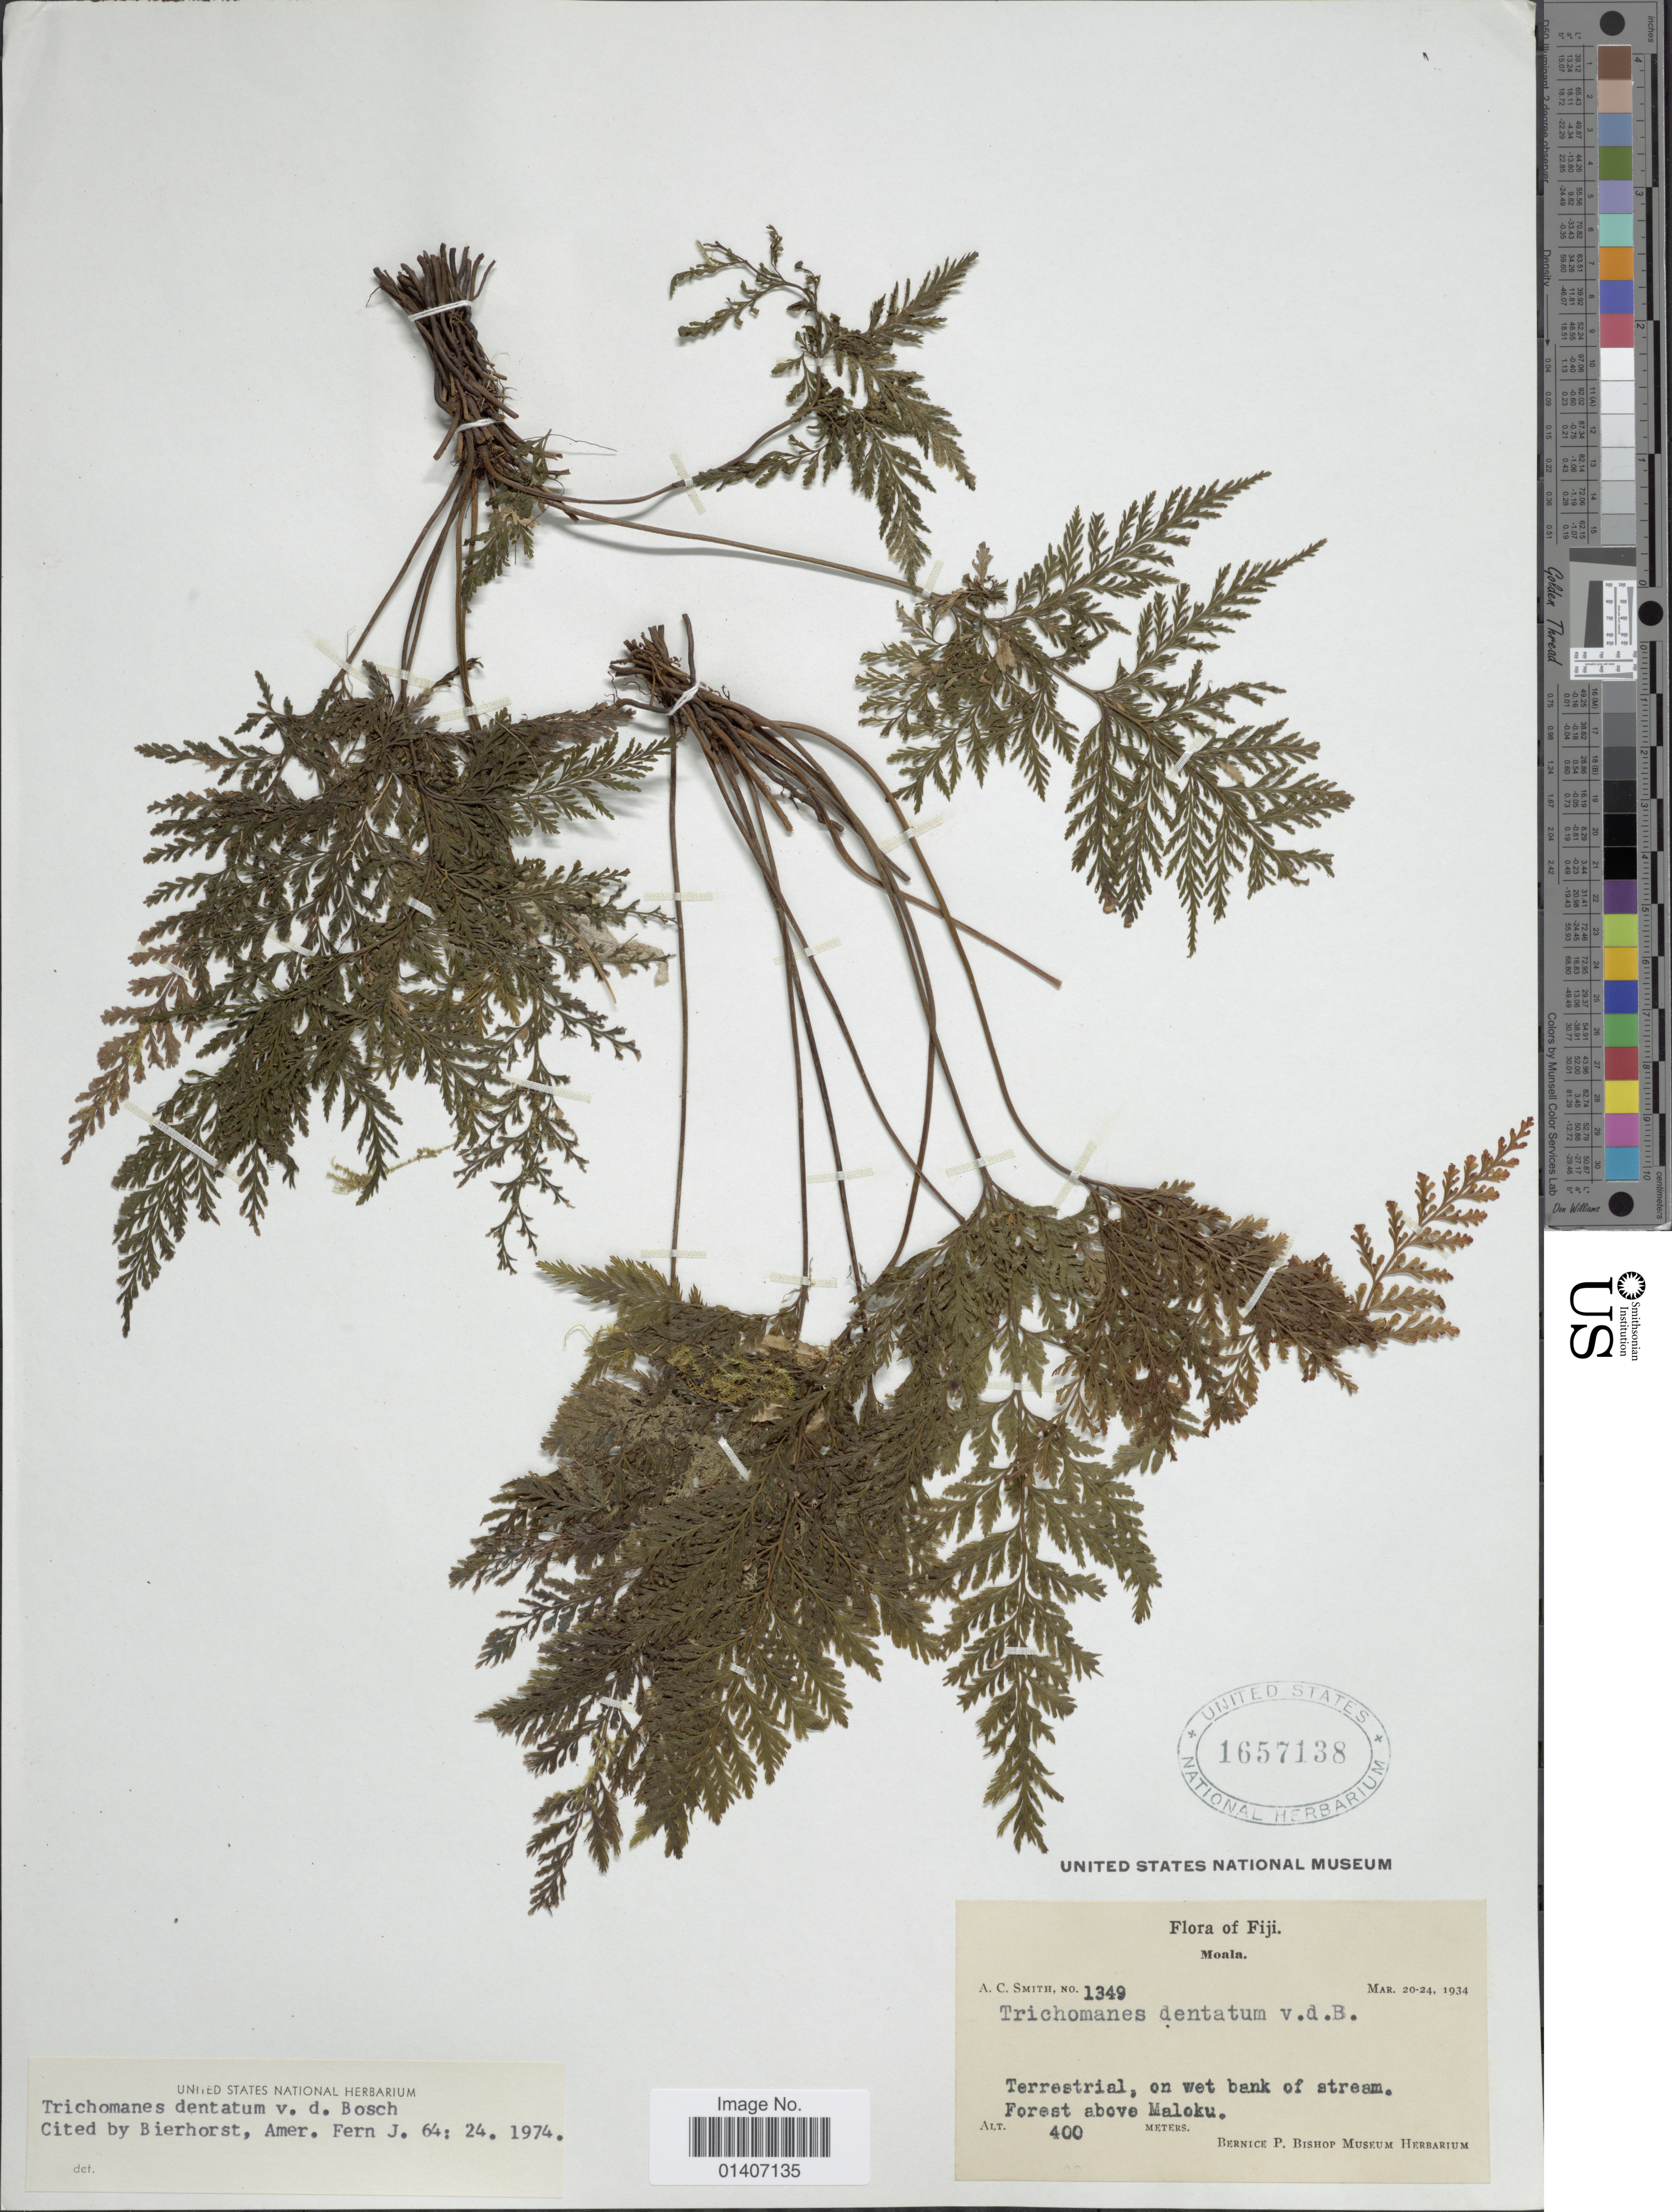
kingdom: Plantae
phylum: Tracheophyta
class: Polypodiopsida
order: Hymenophyllales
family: Hymenophyllaceae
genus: Abrodictyum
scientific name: Abrodictyum dentatum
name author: (Bosch) Ebihara & K. Iwats.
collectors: A. C. Smith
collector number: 1349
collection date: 1934-03-20/1934-03-24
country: Fiji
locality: Moala, terrestrial, on wet bank of stream, forest above Maloku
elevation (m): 400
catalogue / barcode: US 1657138